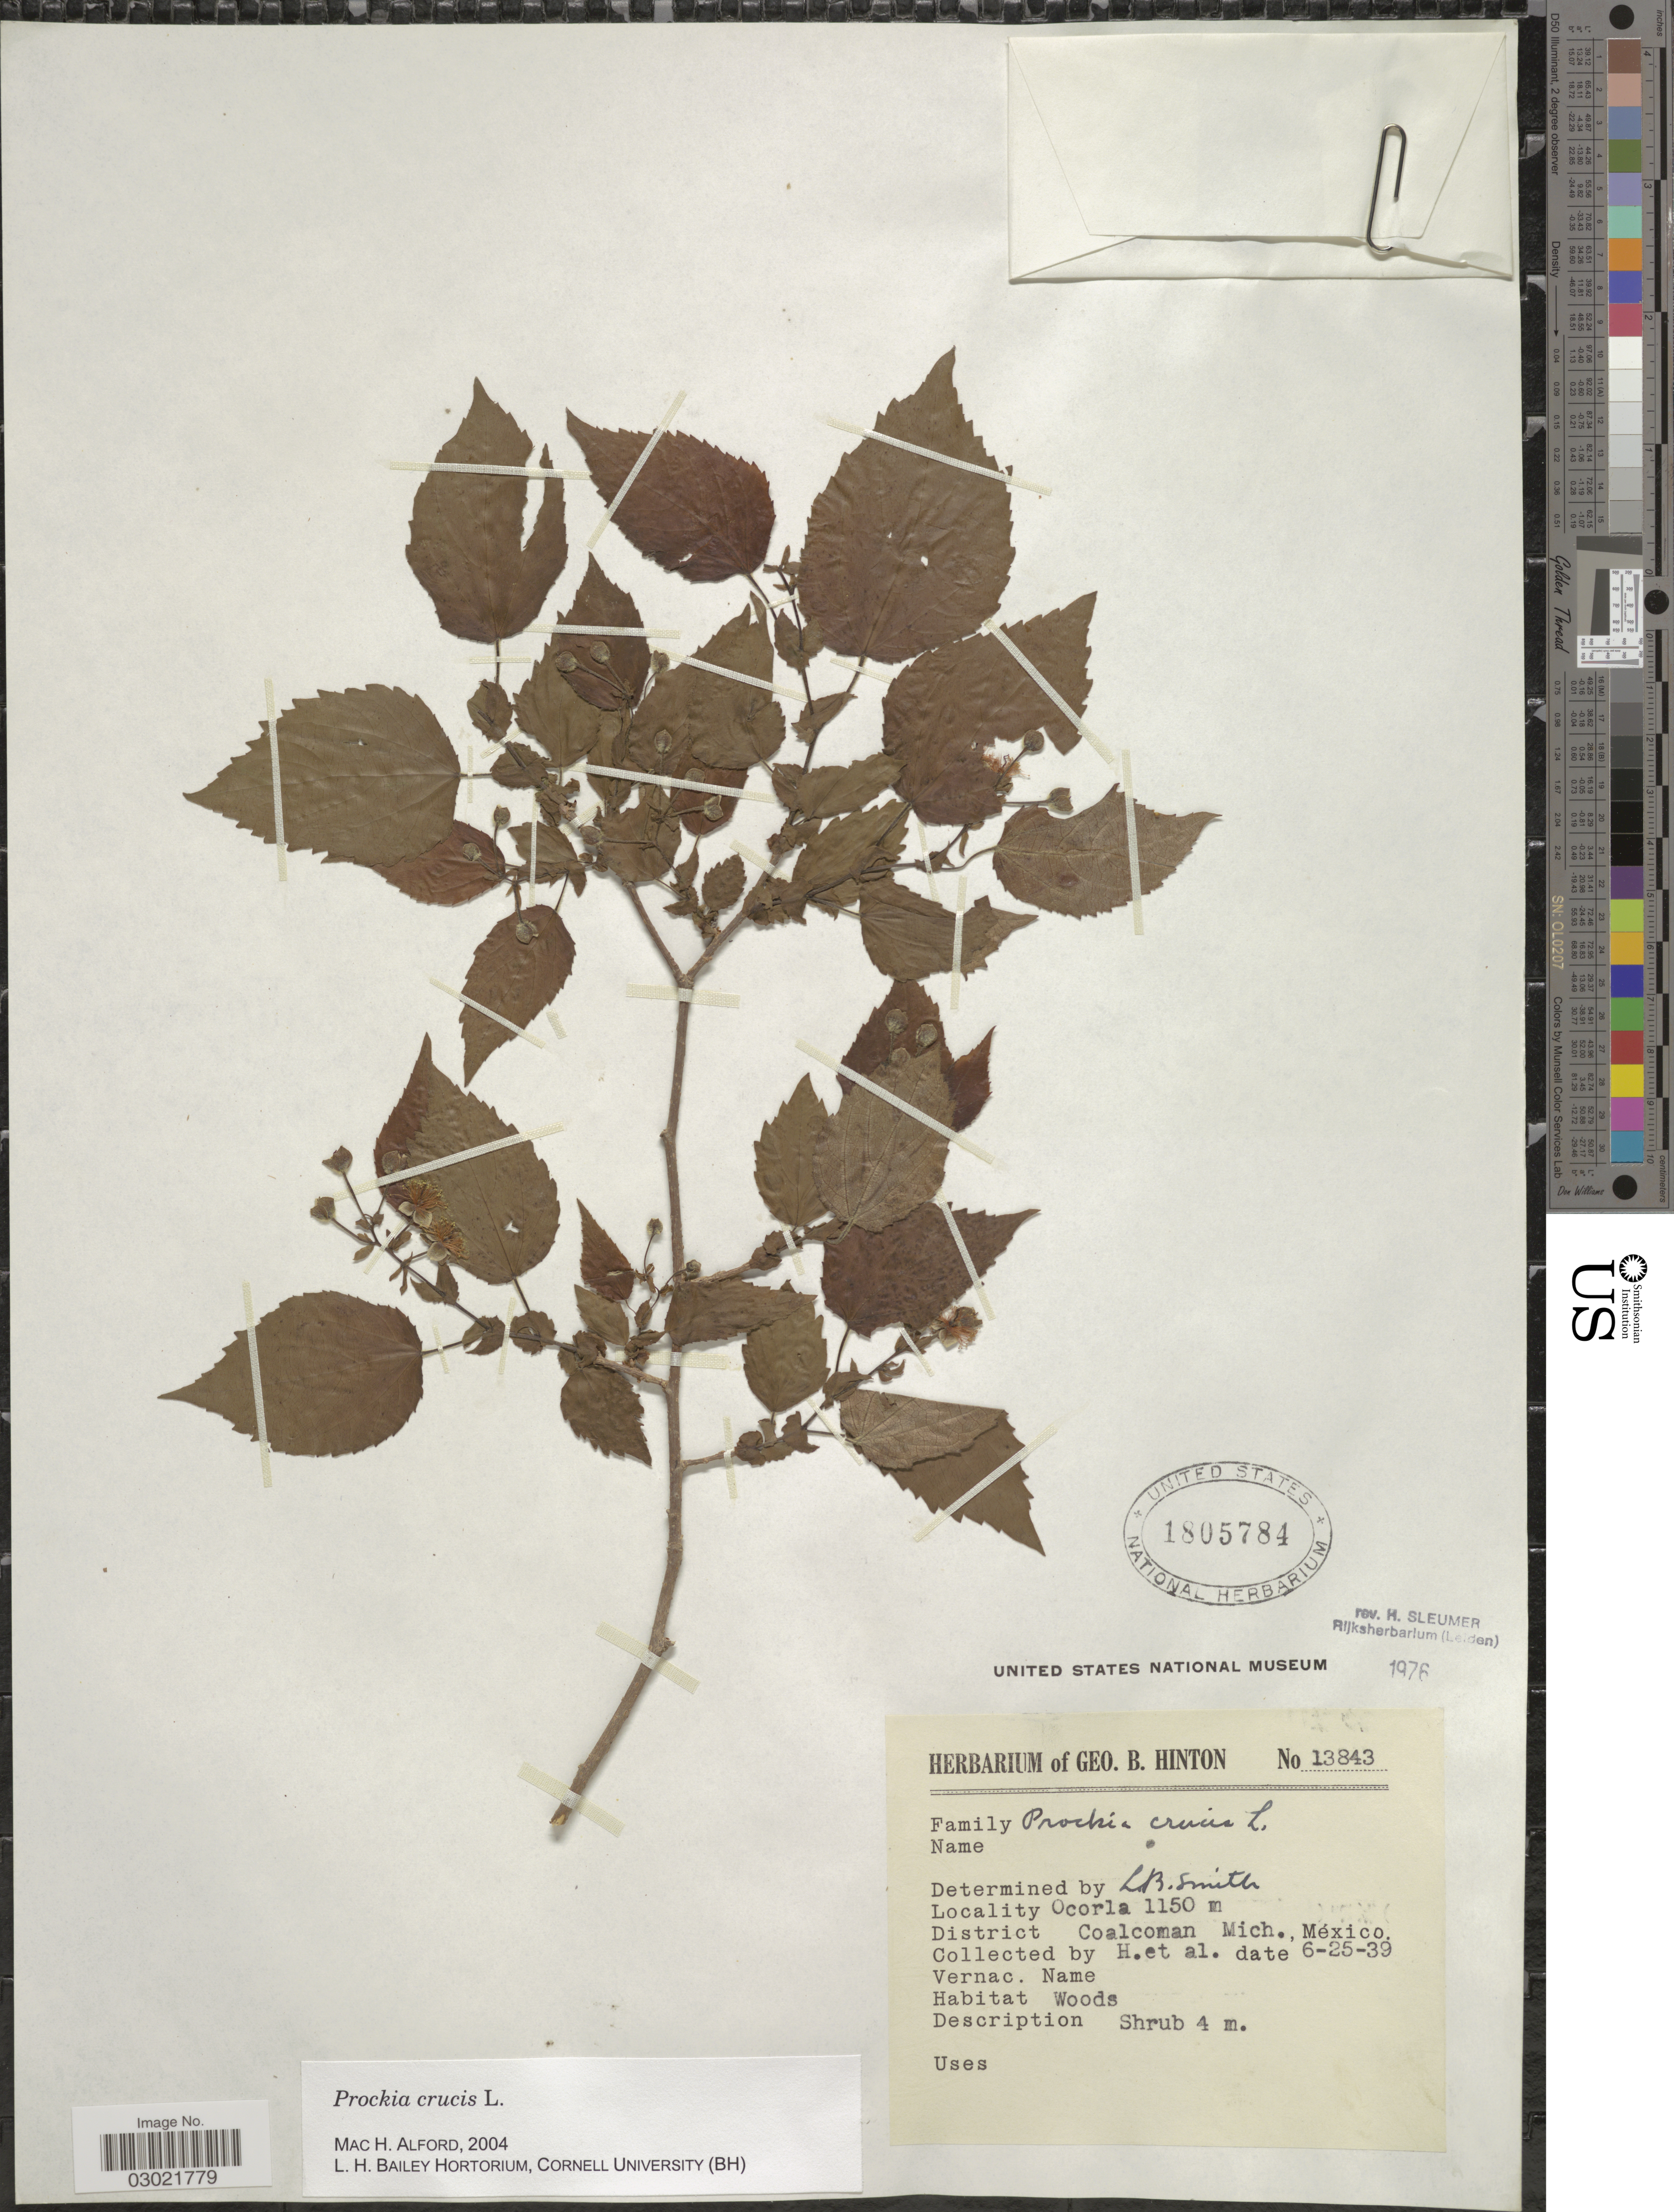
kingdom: Plantae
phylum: Tracheophyta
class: Magnoliopsida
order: Malpighiales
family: Salicaceae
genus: Prockia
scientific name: Prockia crucis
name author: P. Browne ex L.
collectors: G. B. Hinton & et al.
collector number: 13843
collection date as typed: Transcribed d/m/y: 25/6/39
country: Mexico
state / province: Michoacán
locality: Ocorla. District Coalcoman.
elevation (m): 1150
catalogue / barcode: US 1805784